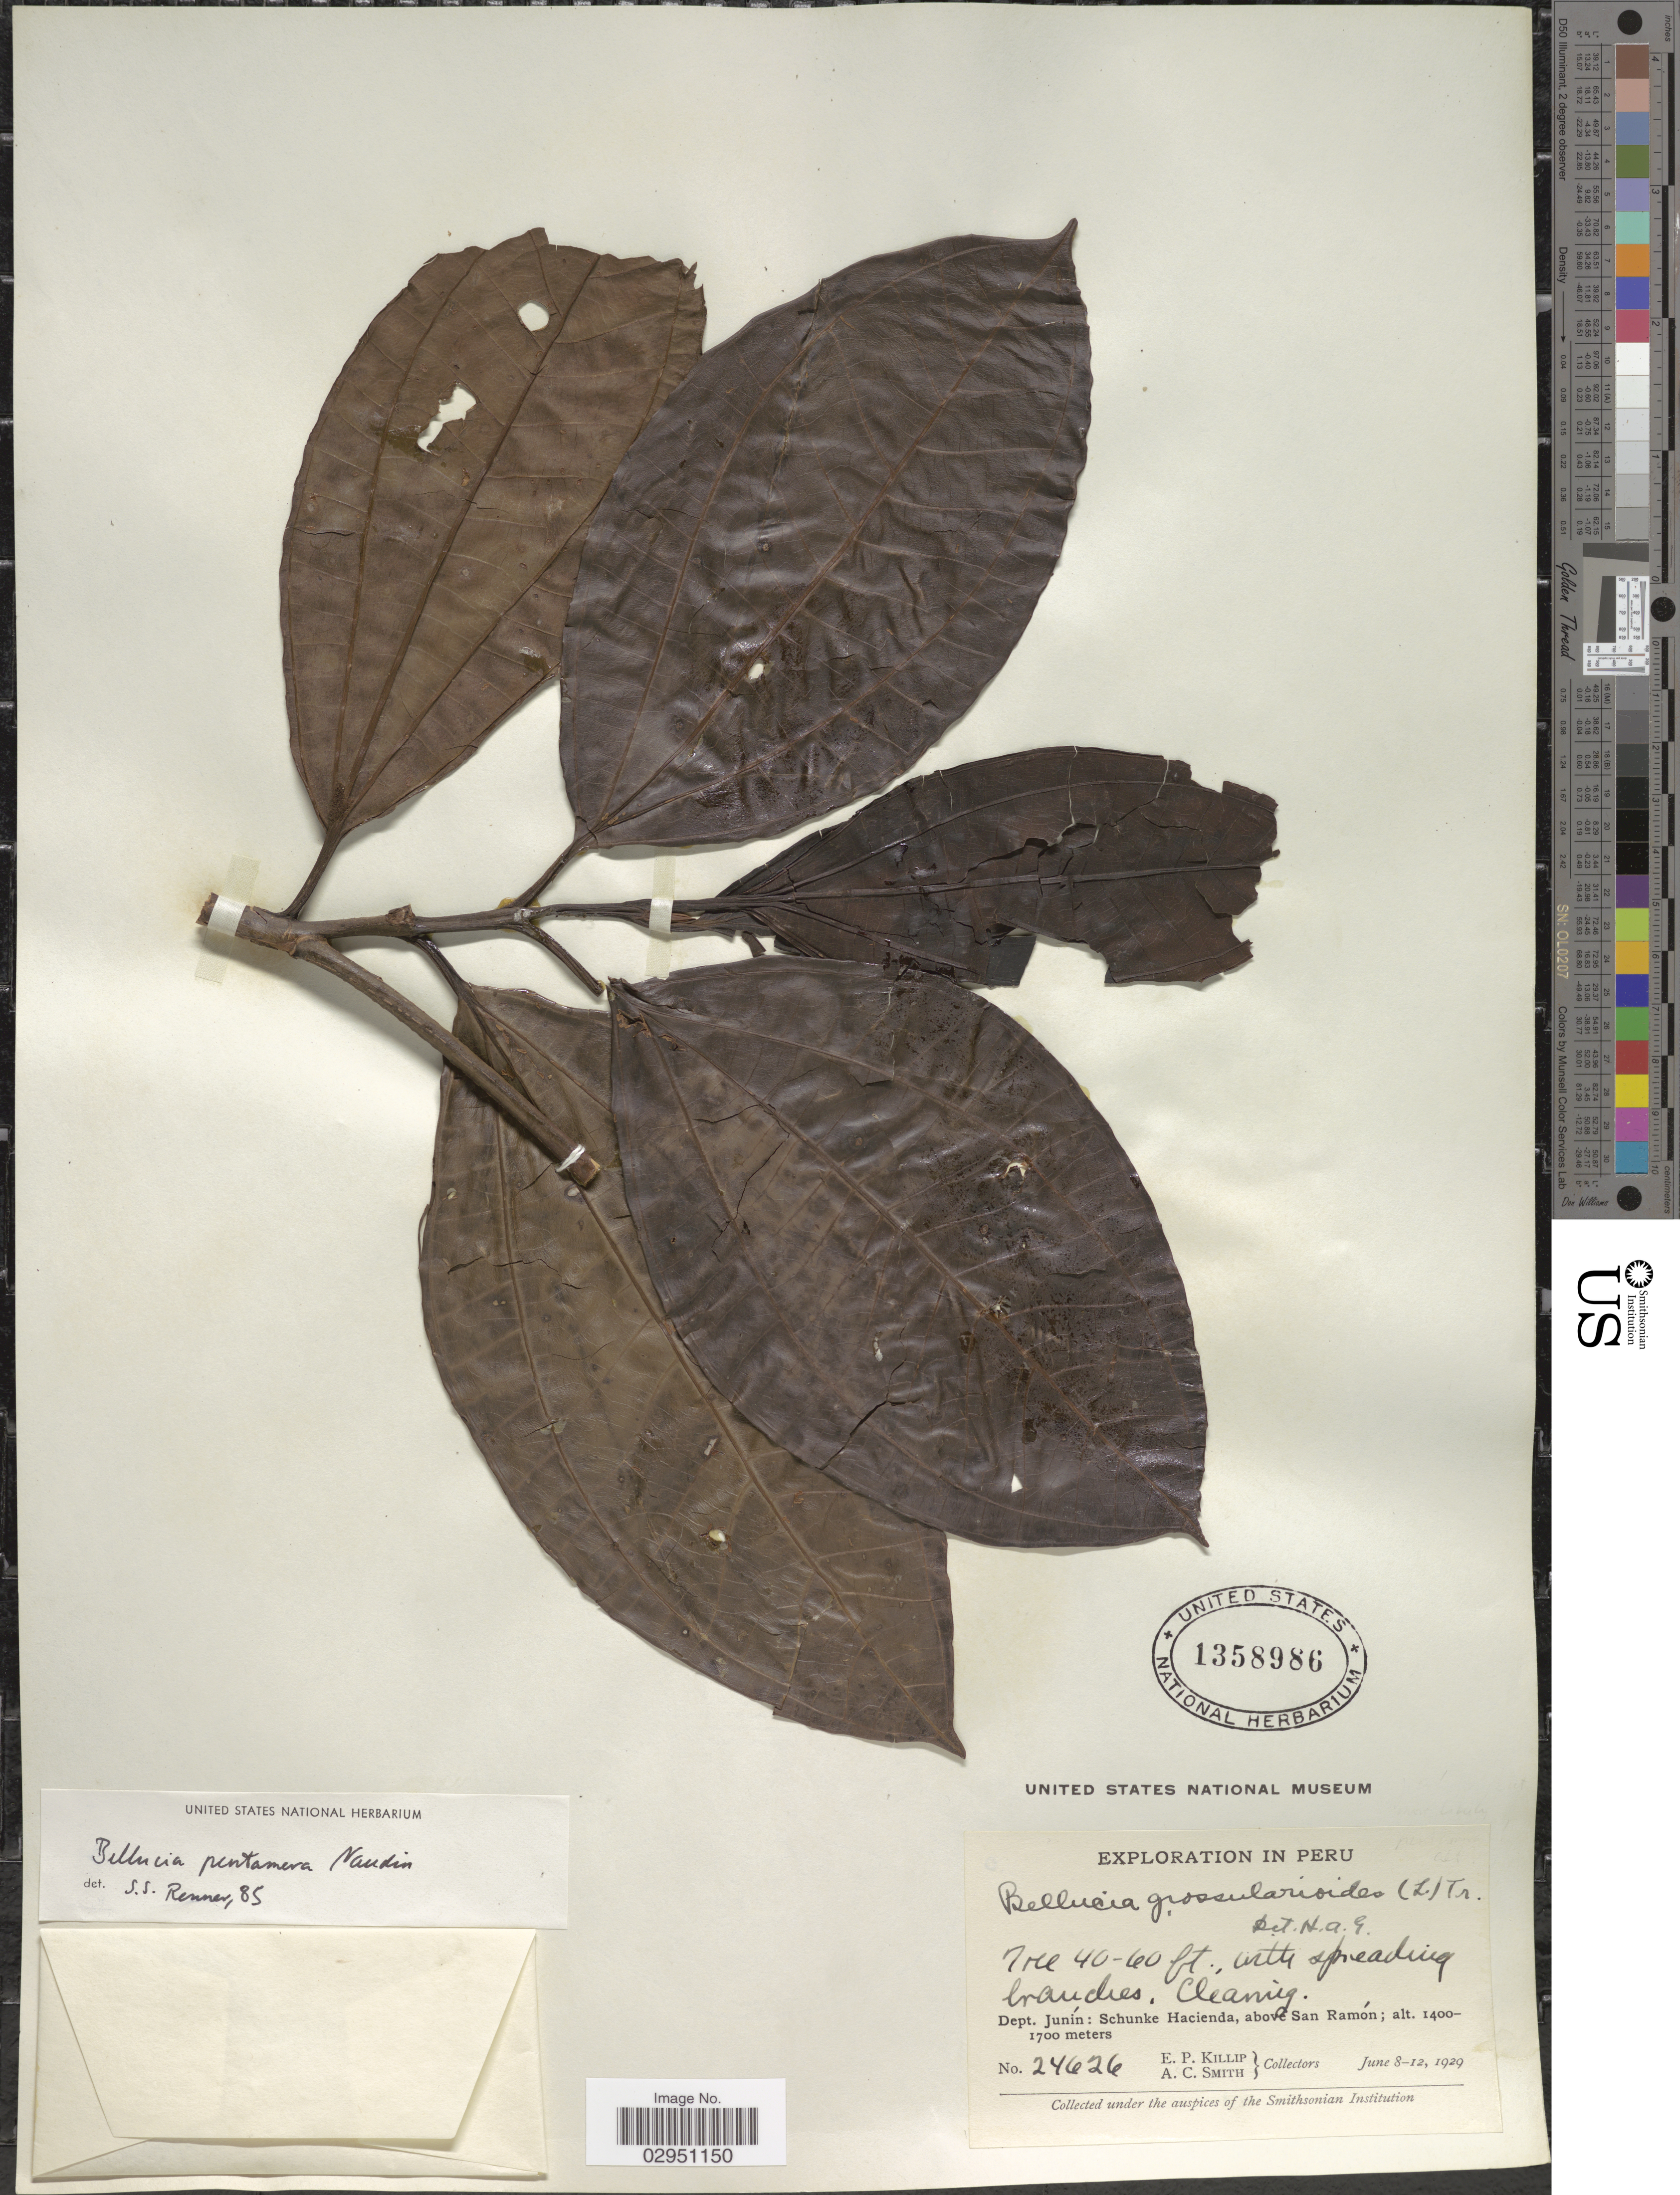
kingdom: Plantae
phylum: Tracheophyta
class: Magnoliopsida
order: Myrtales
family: Melastomataceae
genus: Bellucia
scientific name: Bellucia pentamera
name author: Naudin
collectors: E. P. Killip & A. C. Smith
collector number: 24626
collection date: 1929-06-08/1929-06-12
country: Peru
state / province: Junín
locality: Dept. Junín: Sch8unke Hacienda, above San Ramón.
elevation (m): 1400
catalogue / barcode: US 1358986